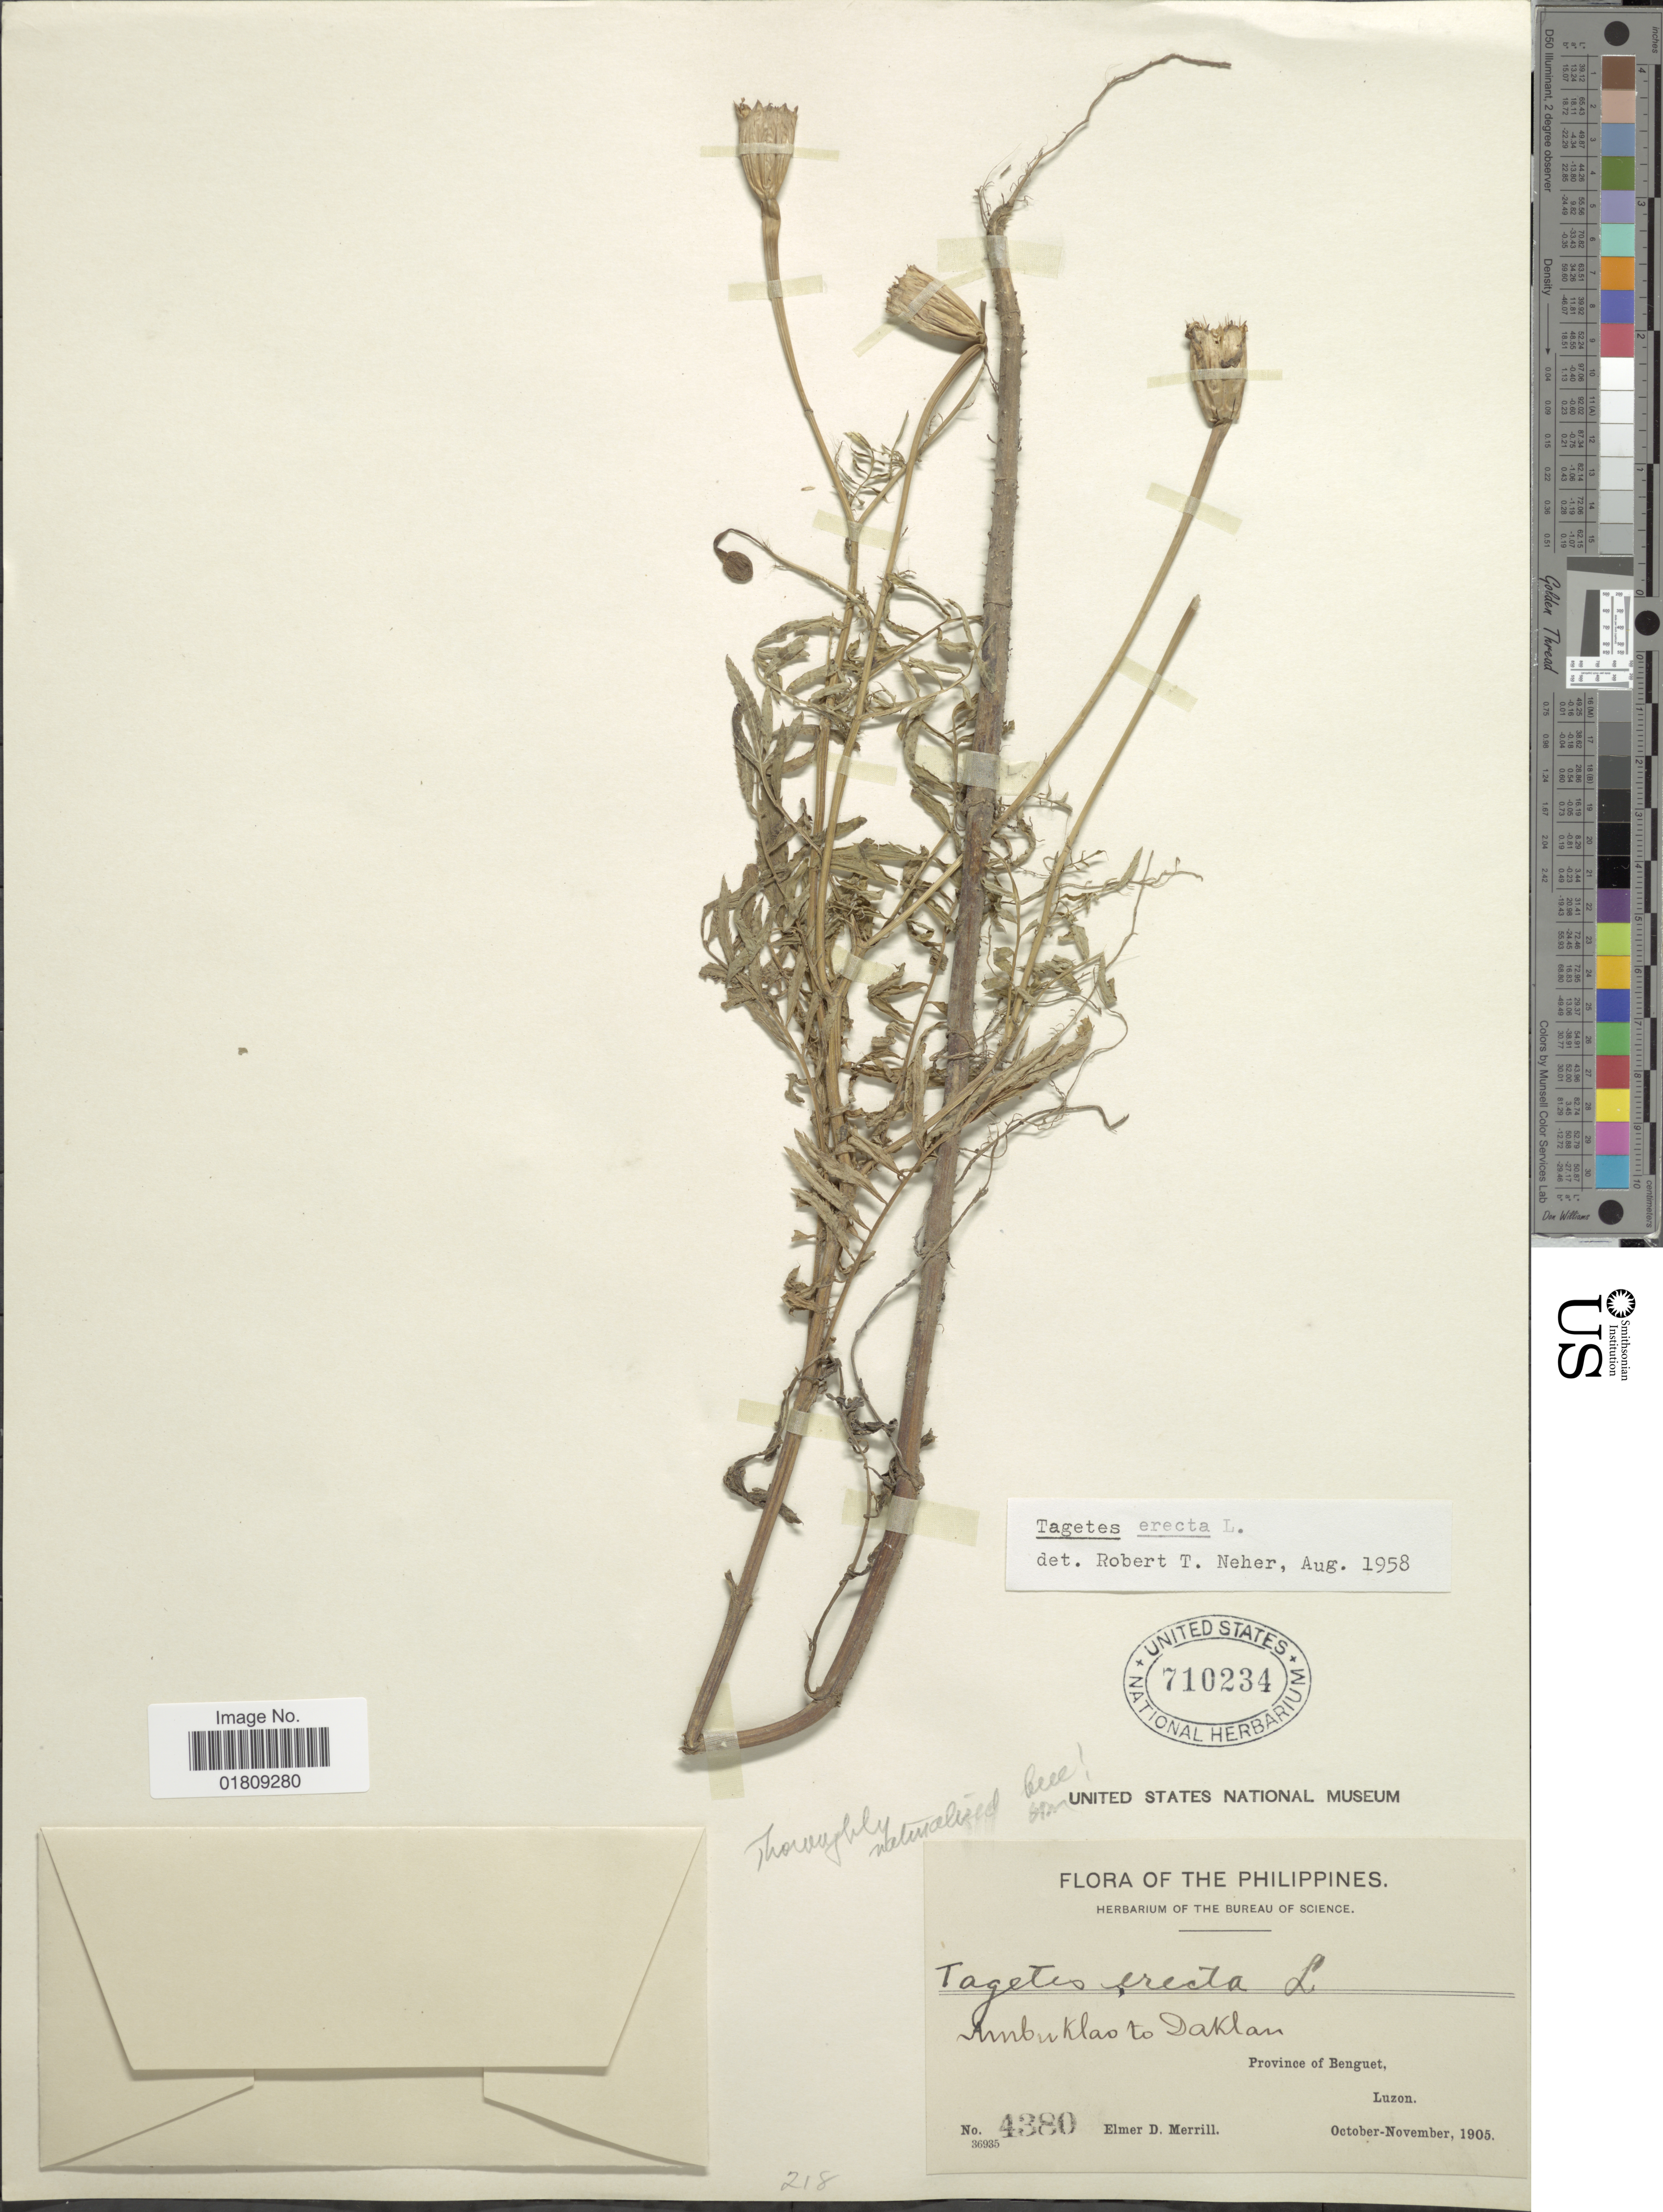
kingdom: Plantae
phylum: Tracheophyta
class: Magnoliopsida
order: Asterales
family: Asteraceae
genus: Tagetes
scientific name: Tagetes erecta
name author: L.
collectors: E. D. Merrill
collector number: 4380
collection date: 1905-10/1905-11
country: Philippines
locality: Ambu Klao to Daklan, Province of Benguet, Luzon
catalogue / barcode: US 710234